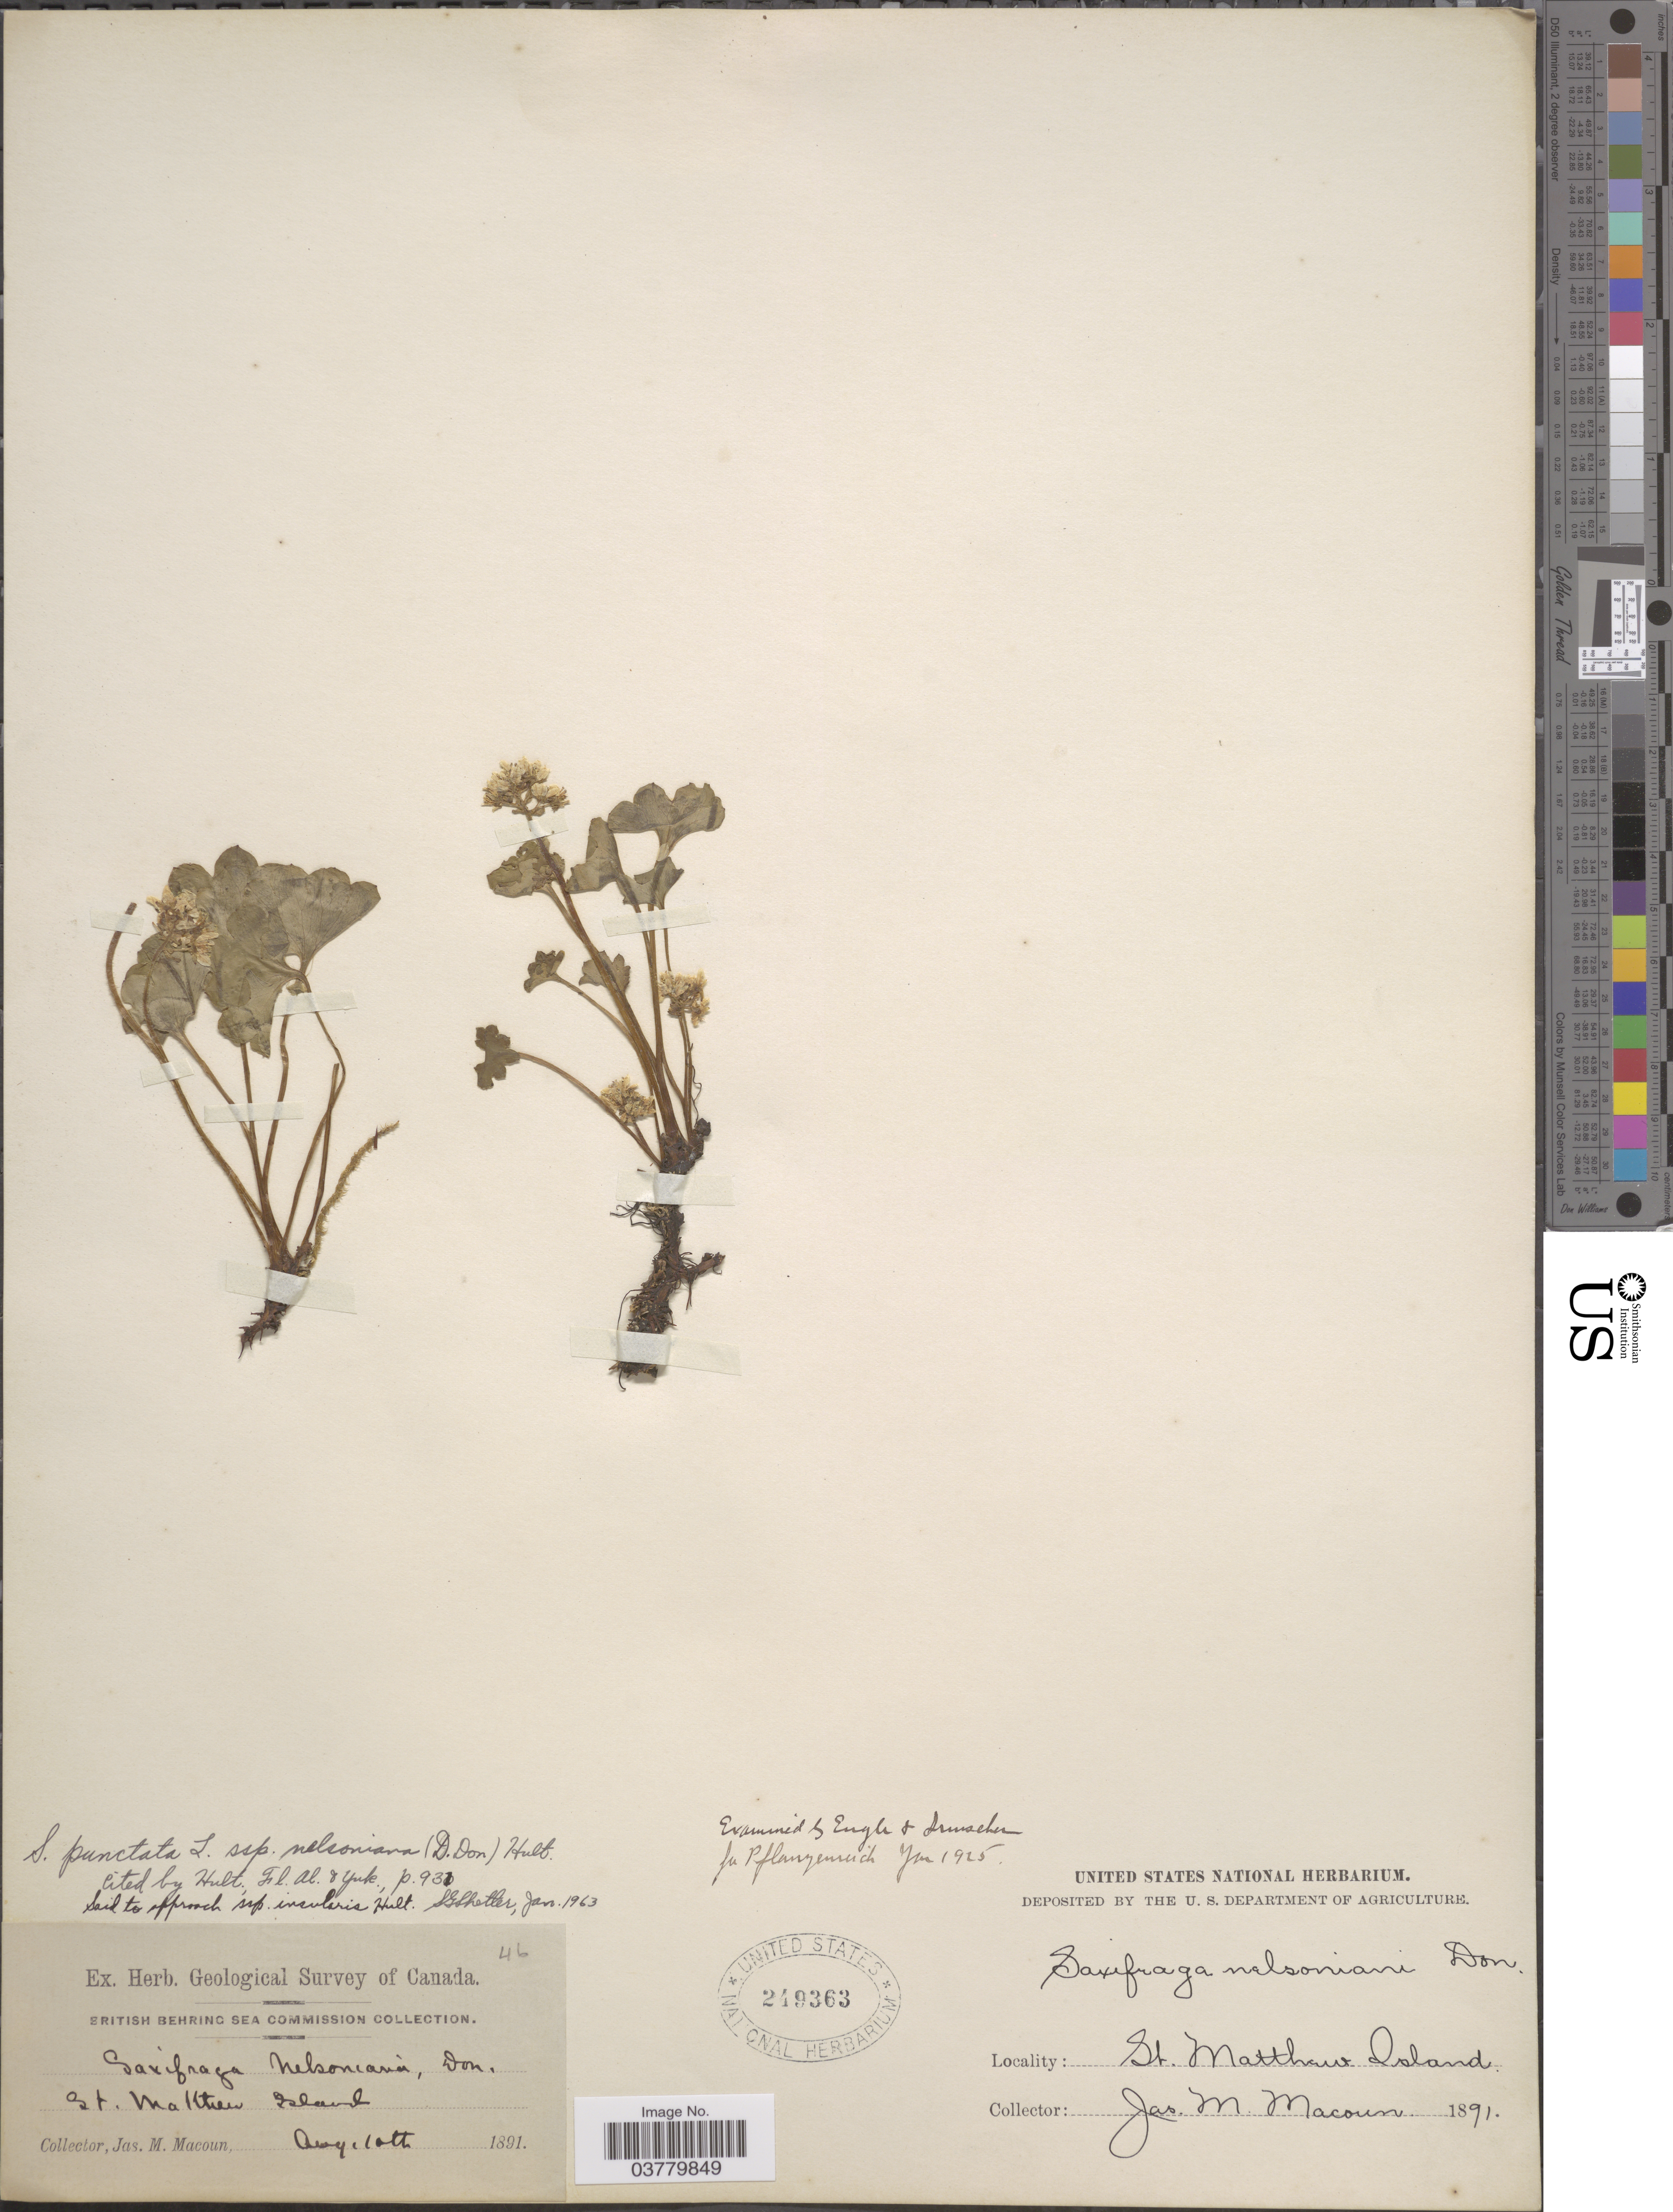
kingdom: Plantae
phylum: Tracheophyta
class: Magnoliopsida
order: Saxifragales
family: Saxifragaceae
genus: Micranthes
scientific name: Micranthes nelsoniana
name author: (D. Don) Small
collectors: J. M. Macoun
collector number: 46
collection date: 1891-08-11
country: United States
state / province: Alaska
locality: St. Matthew Island.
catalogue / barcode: US 249363